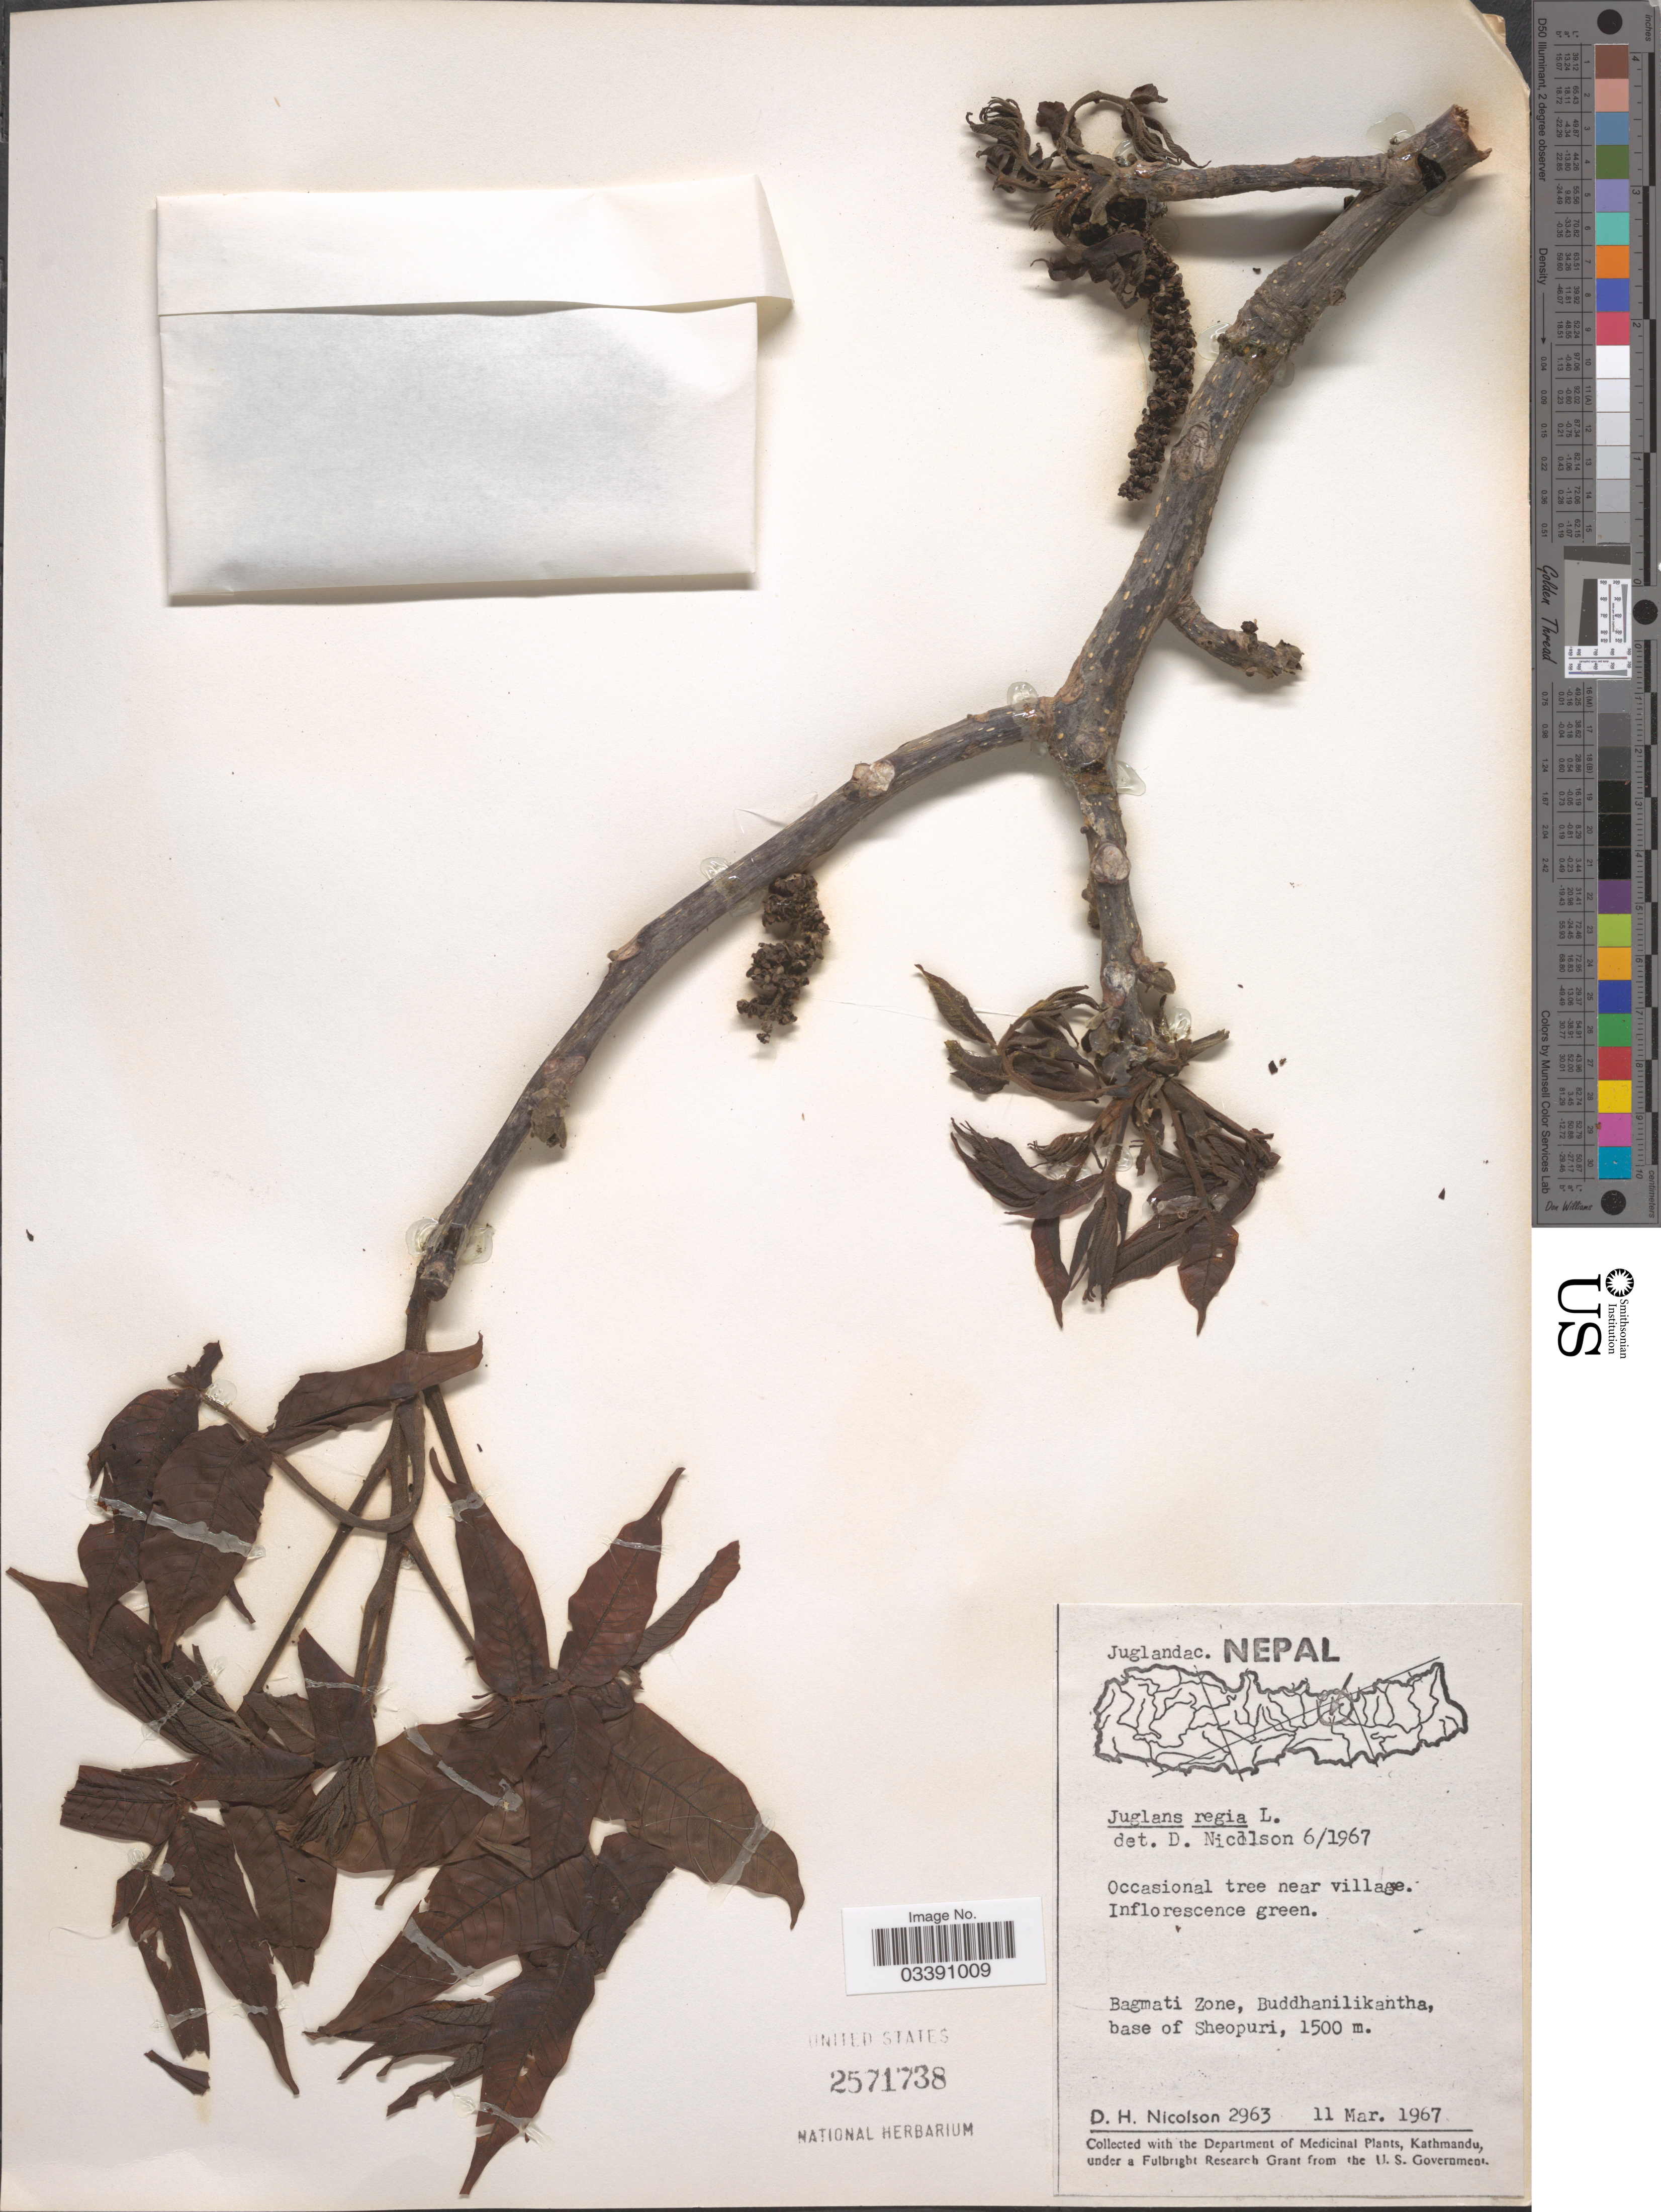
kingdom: Plantae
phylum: Tracheophyta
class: Magnoliopsida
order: Fagales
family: Juglandaceae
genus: Juglans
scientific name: Juglans regia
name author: L.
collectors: D. H. Nicolson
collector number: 2963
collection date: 1967-03-11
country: Nepal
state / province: Bagmati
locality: Bagmati Zone, Buddhanilikantha, base of Sheopuri.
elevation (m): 1500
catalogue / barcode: US 2571738